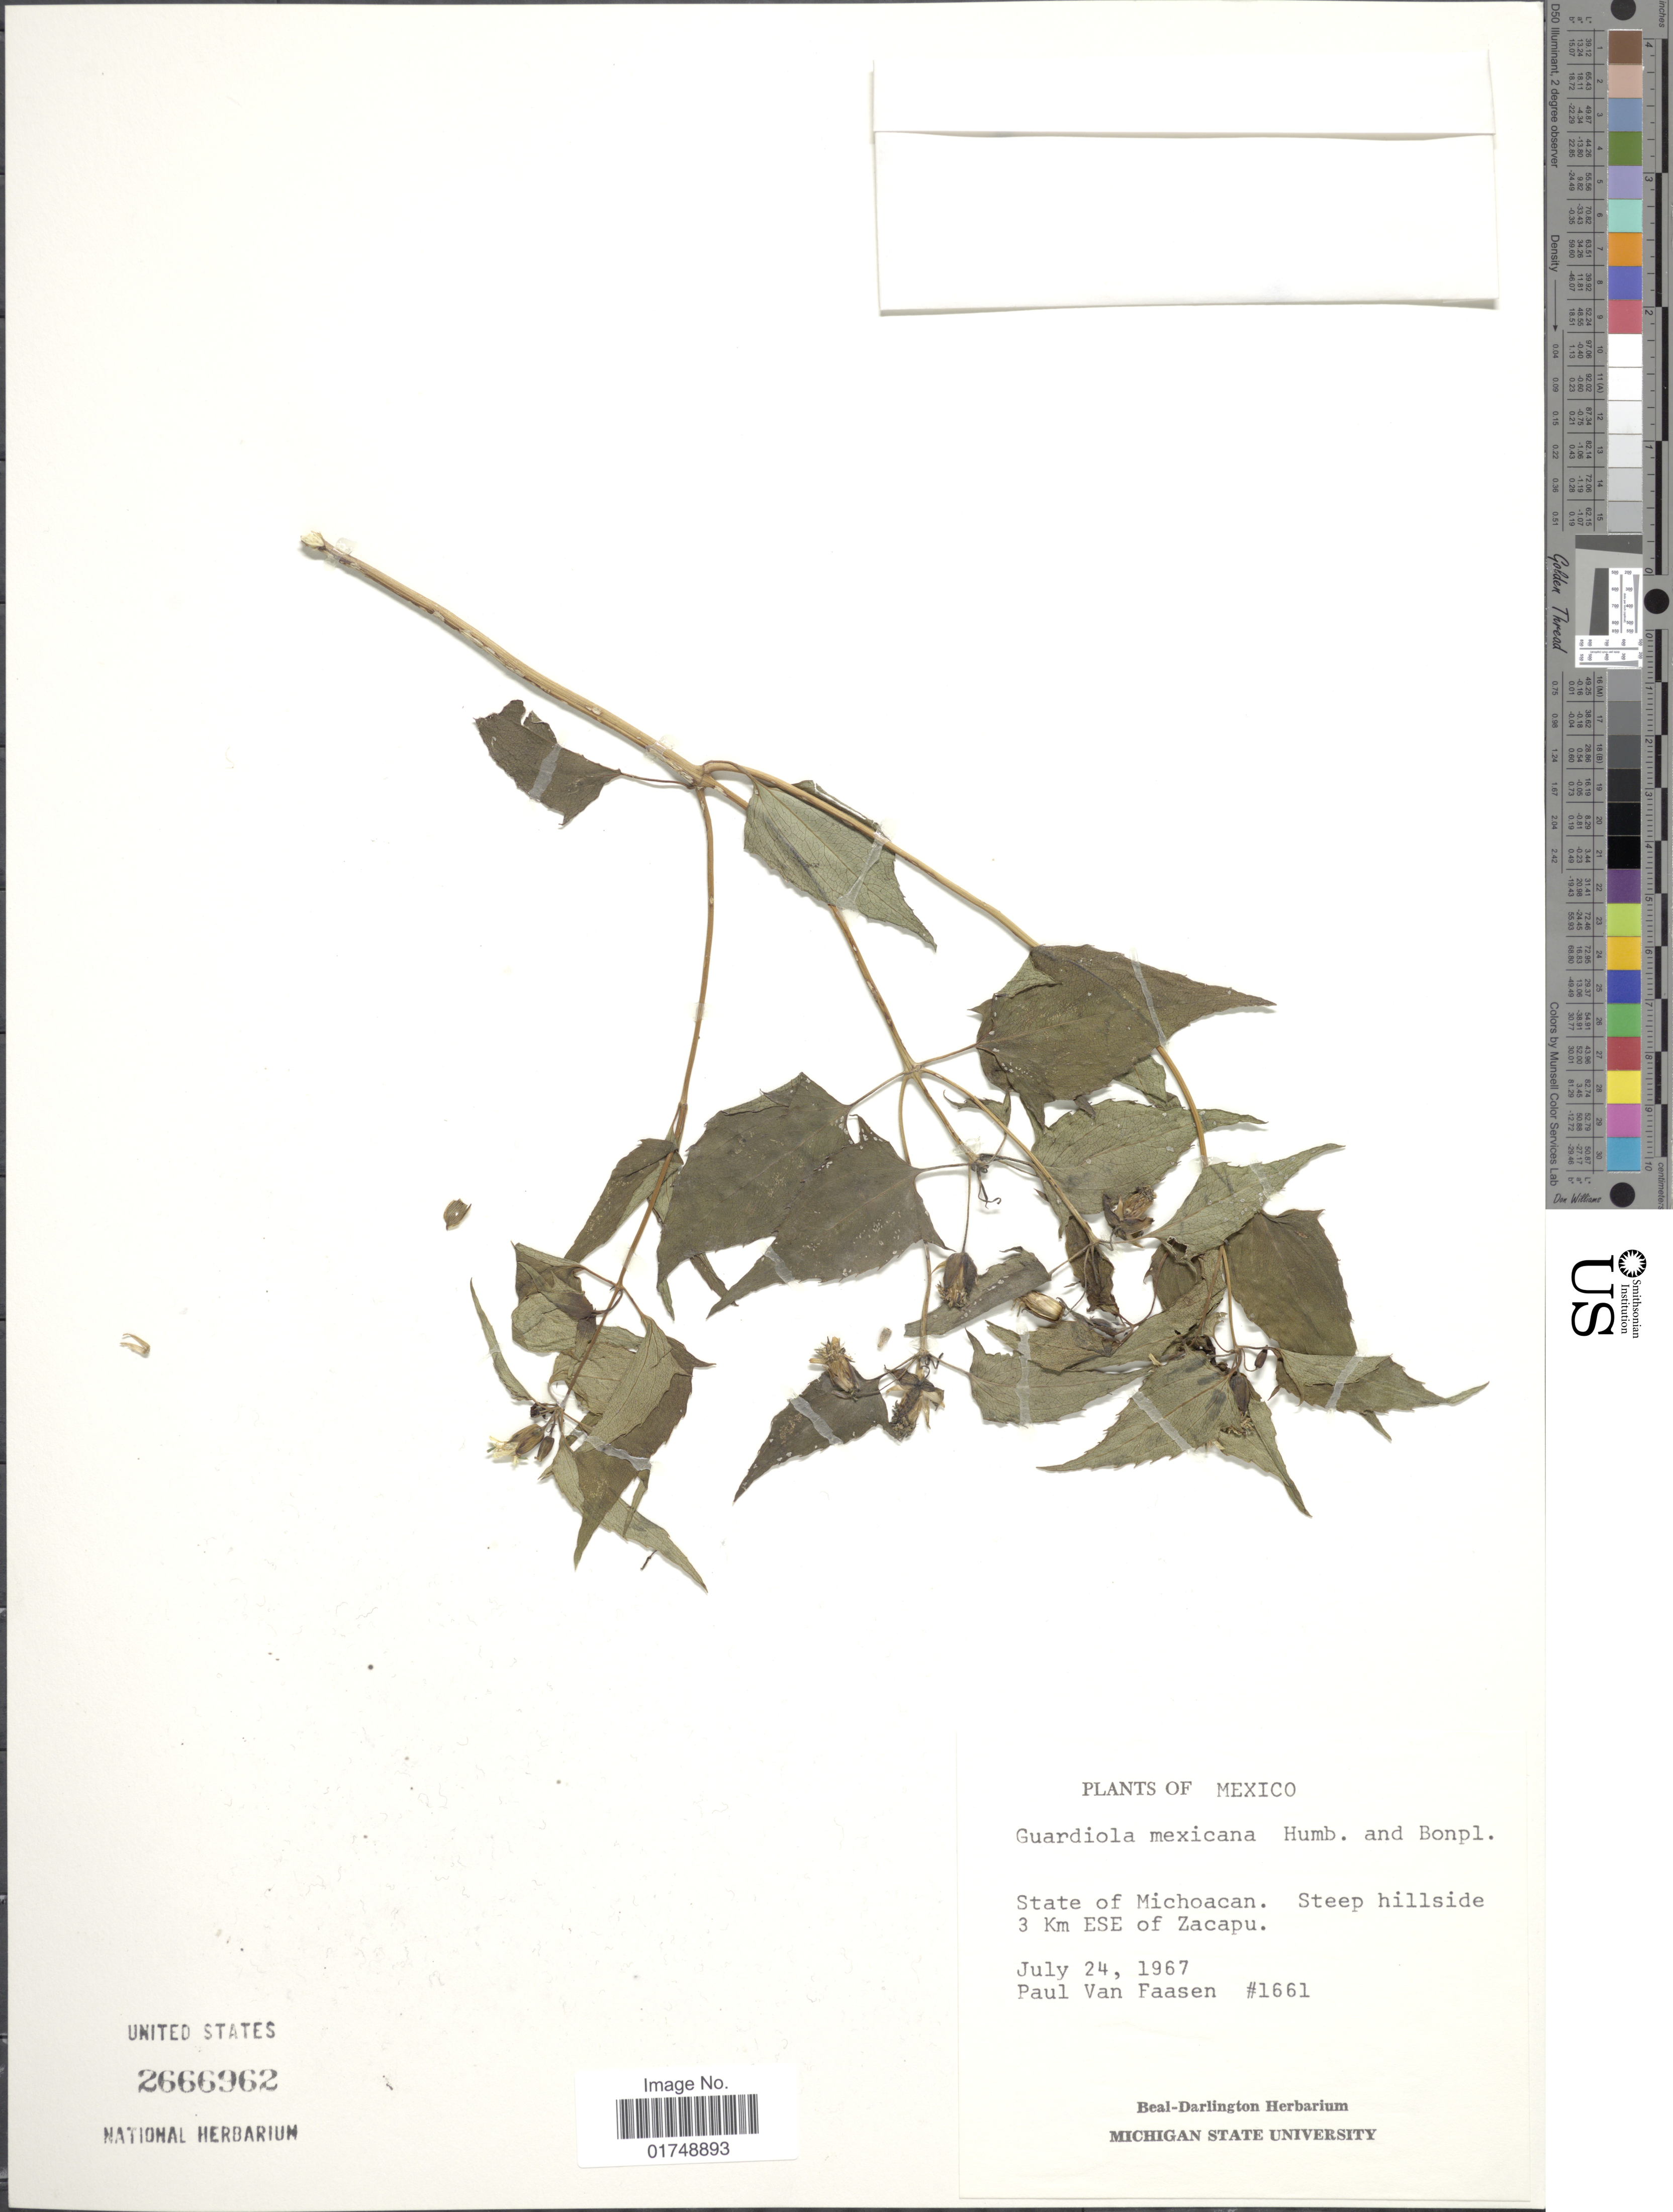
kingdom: Plantae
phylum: Tracheophyta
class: Magnoliopsida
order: Asterales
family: Asteraceae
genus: Guardiola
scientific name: Guardiola mexicana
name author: Humb. & Bonpl.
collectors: P. Van Faasen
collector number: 1661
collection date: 1967-07-24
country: Mexico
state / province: Michoacán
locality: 3 km ESE of Zacapu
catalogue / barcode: US 2666962